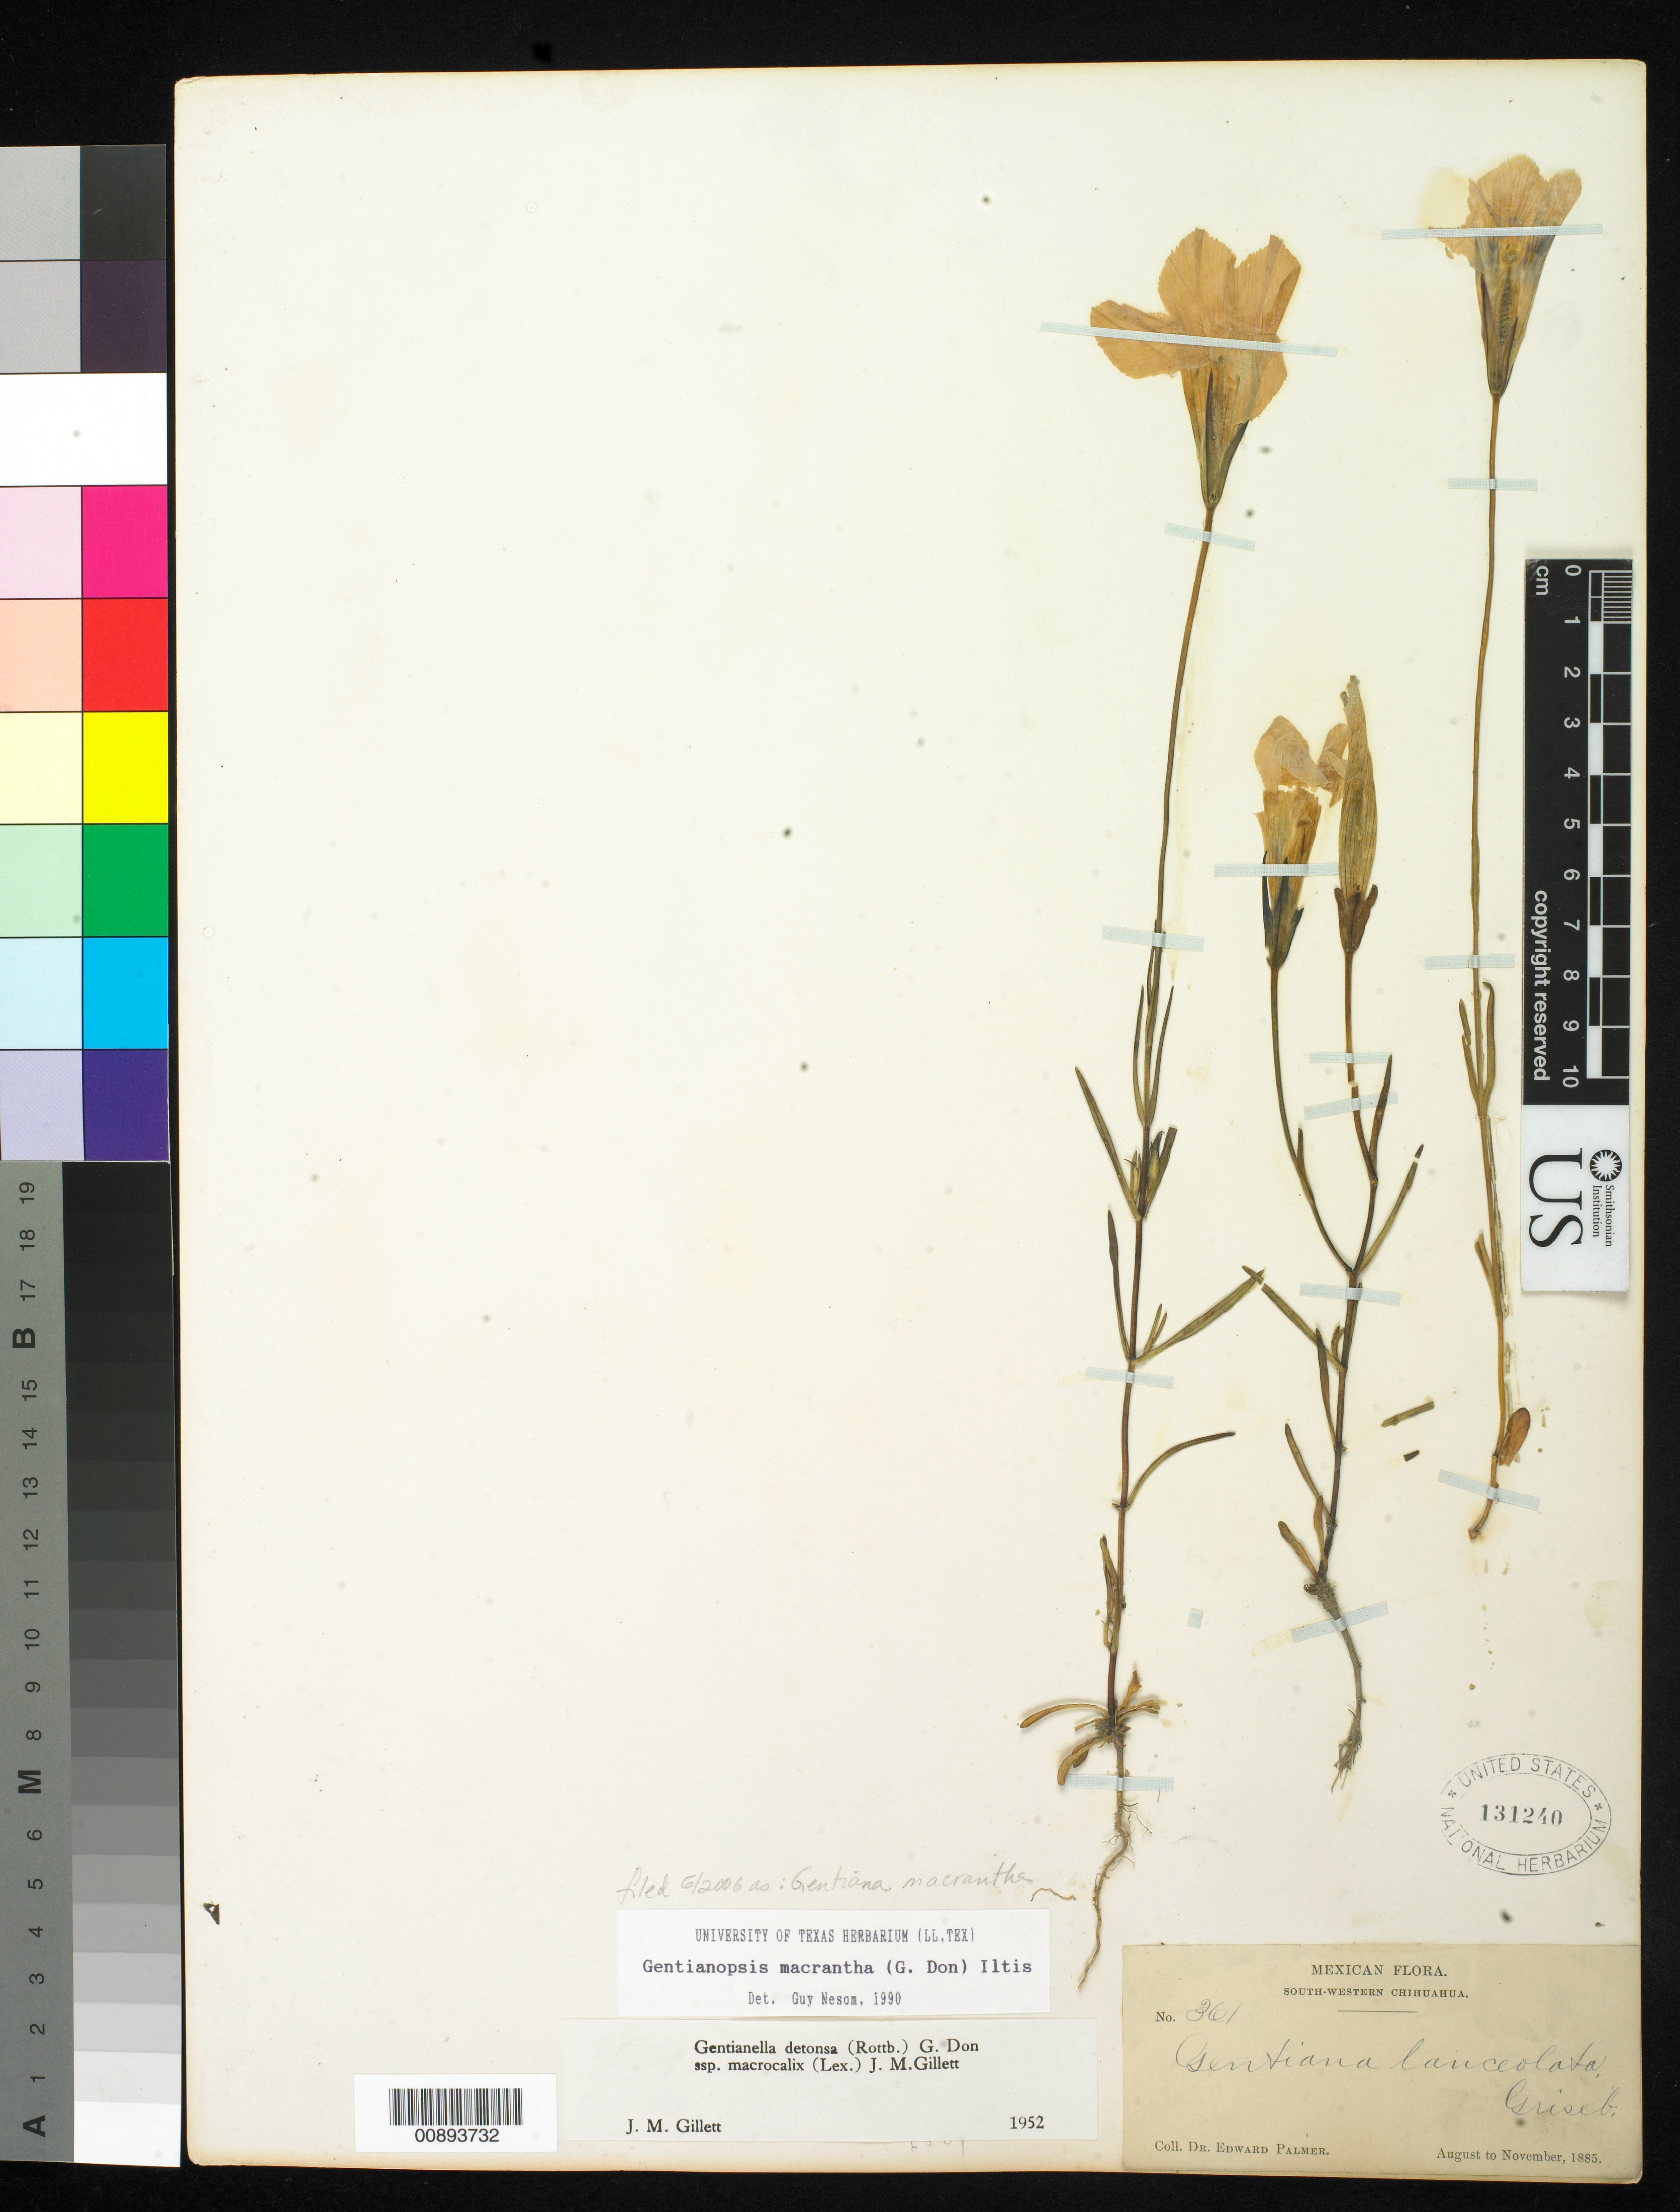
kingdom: Plantae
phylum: Tracheophyta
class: Magnoliopsida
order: Gentianales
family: Gentianaceae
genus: Gentiana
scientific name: Gentiana macrantha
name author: (D. Don) Griseb.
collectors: E. Palmer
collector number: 361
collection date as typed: Aug 1885 to -- Nov 1885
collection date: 1885-08/1885-11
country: Mexico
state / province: Chihuahua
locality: South-Western Chihuahua.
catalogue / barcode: US 131240